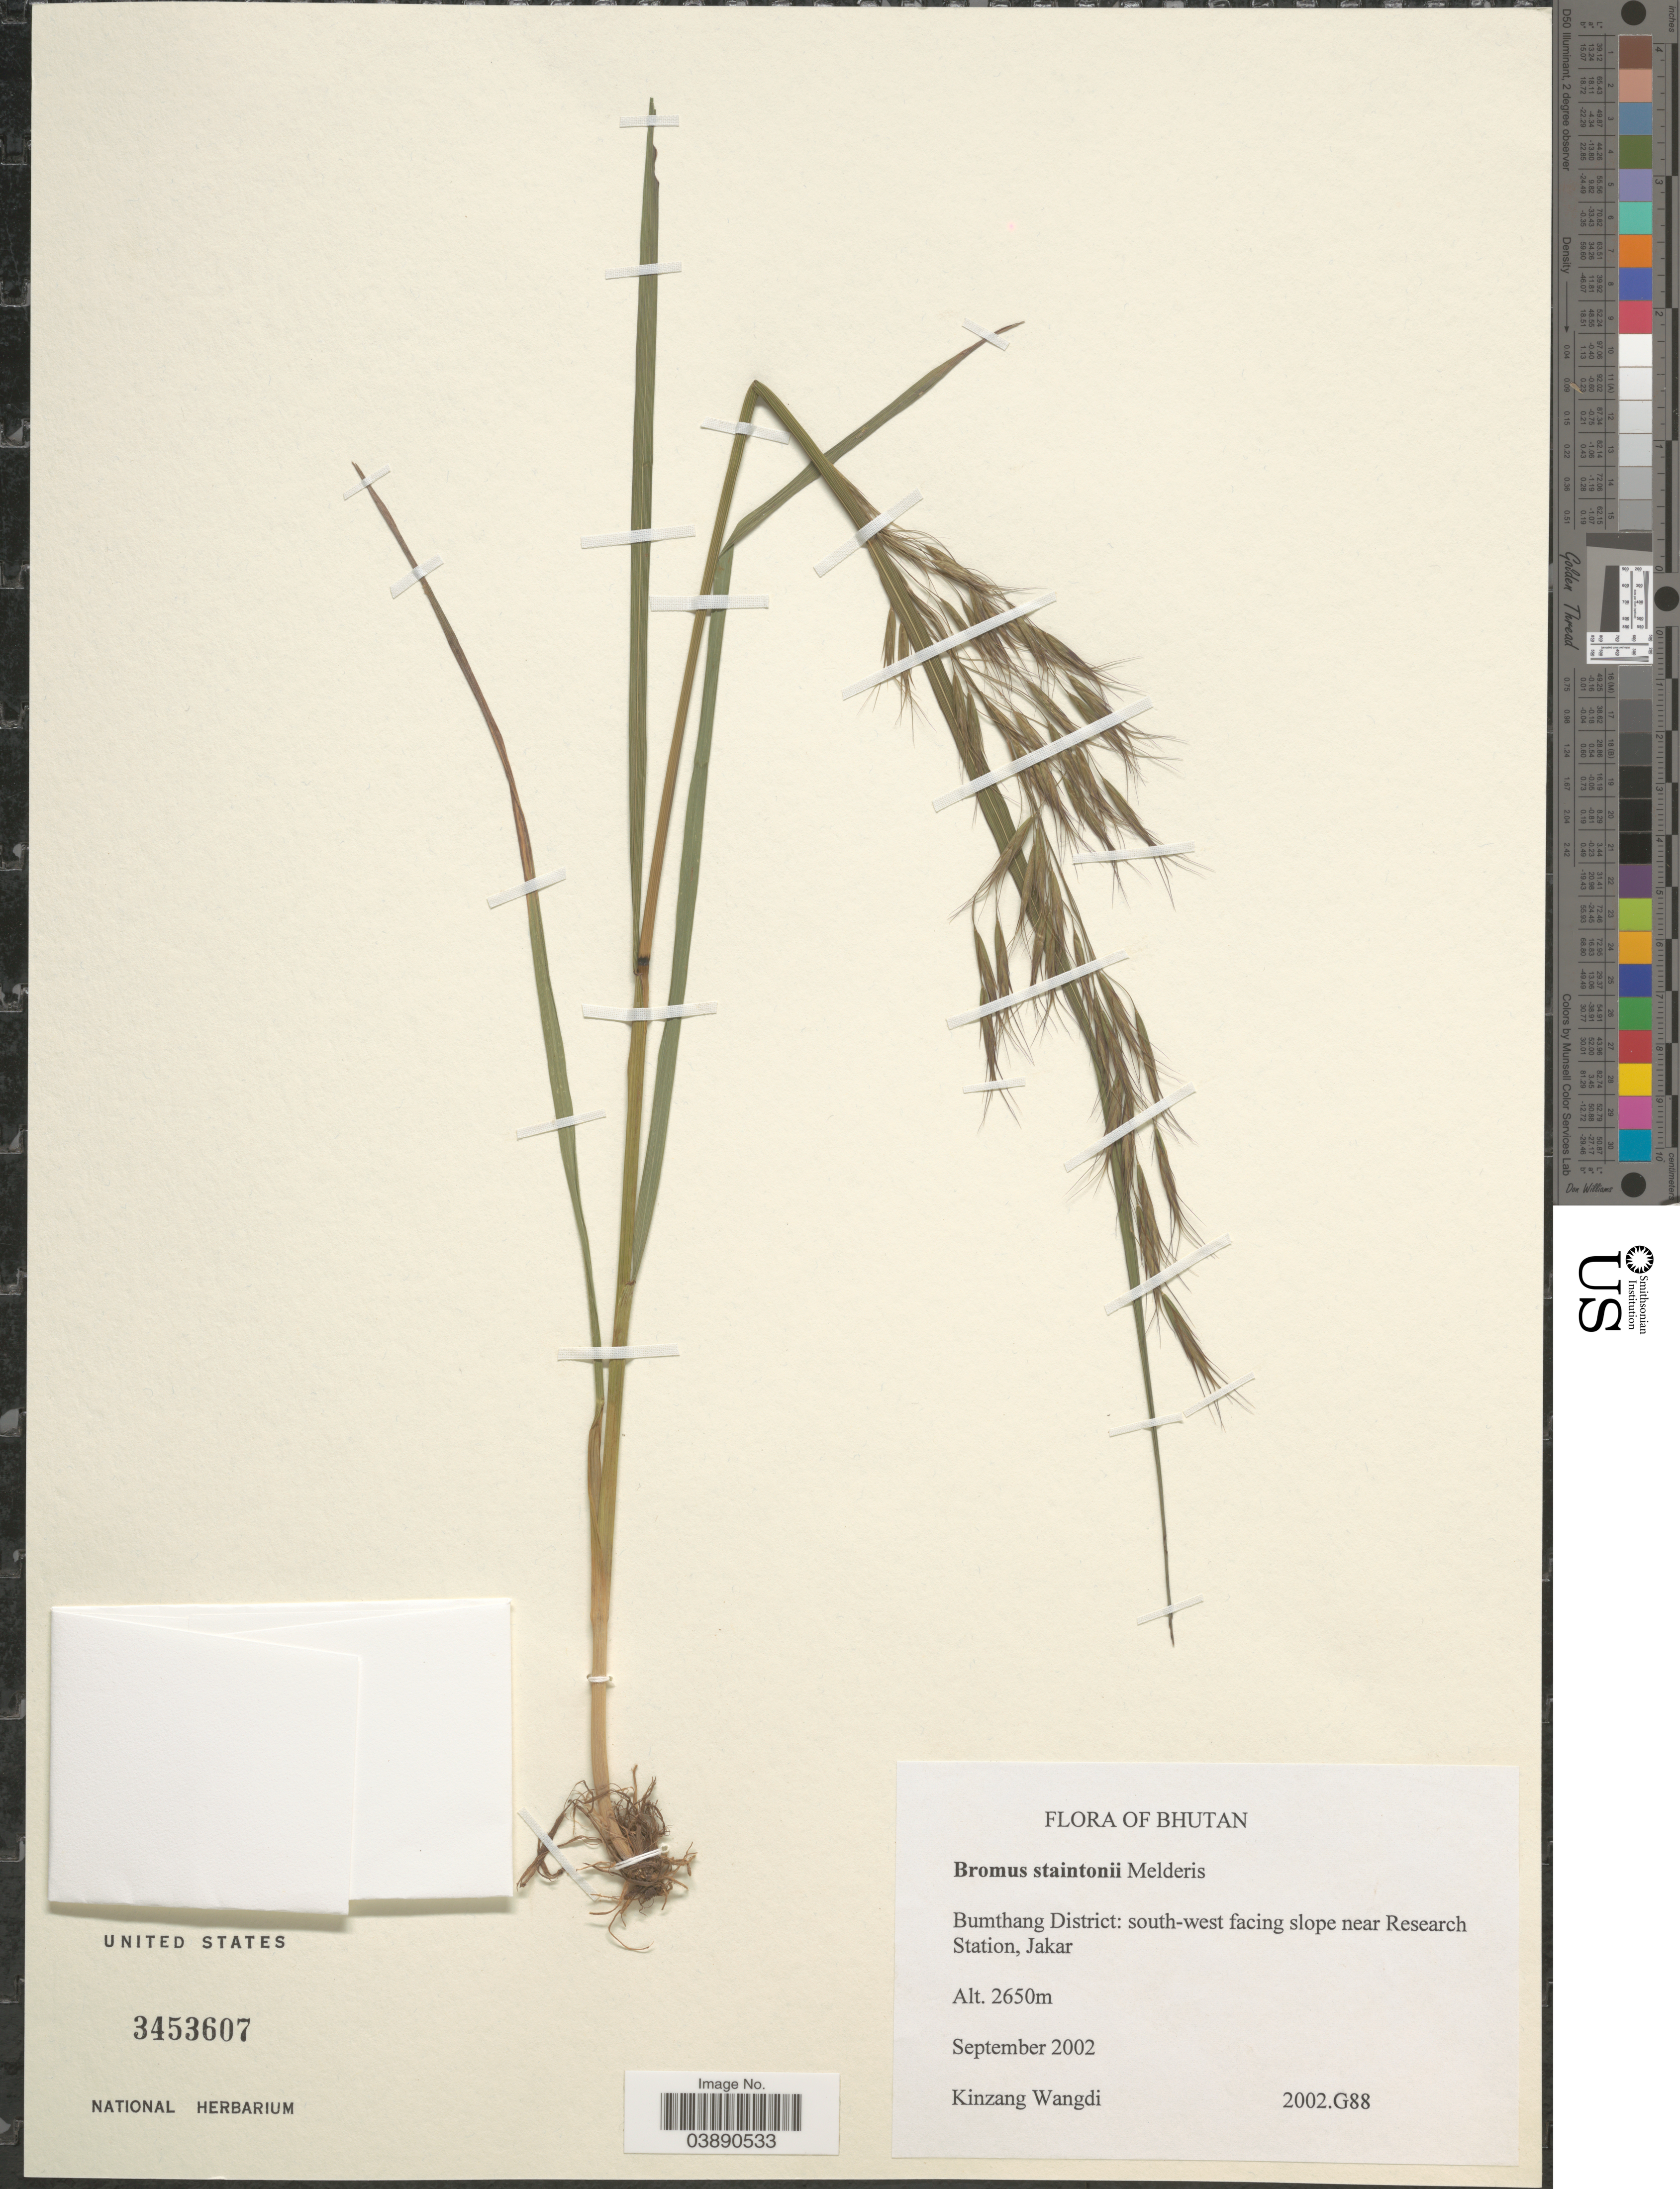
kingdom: Plantae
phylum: Tracheophyta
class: Liliopsida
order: Poales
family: Poaceae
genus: Bromus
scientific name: Bromus staintonii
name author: Melderis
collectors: K. Wangdi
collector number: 2002.G88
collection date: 2002-09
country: Bhutan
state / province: Bumthang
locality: Bumthang District: south-west facing slope near Research Station, Jakar.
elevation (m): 2650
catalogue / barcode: US 3453607